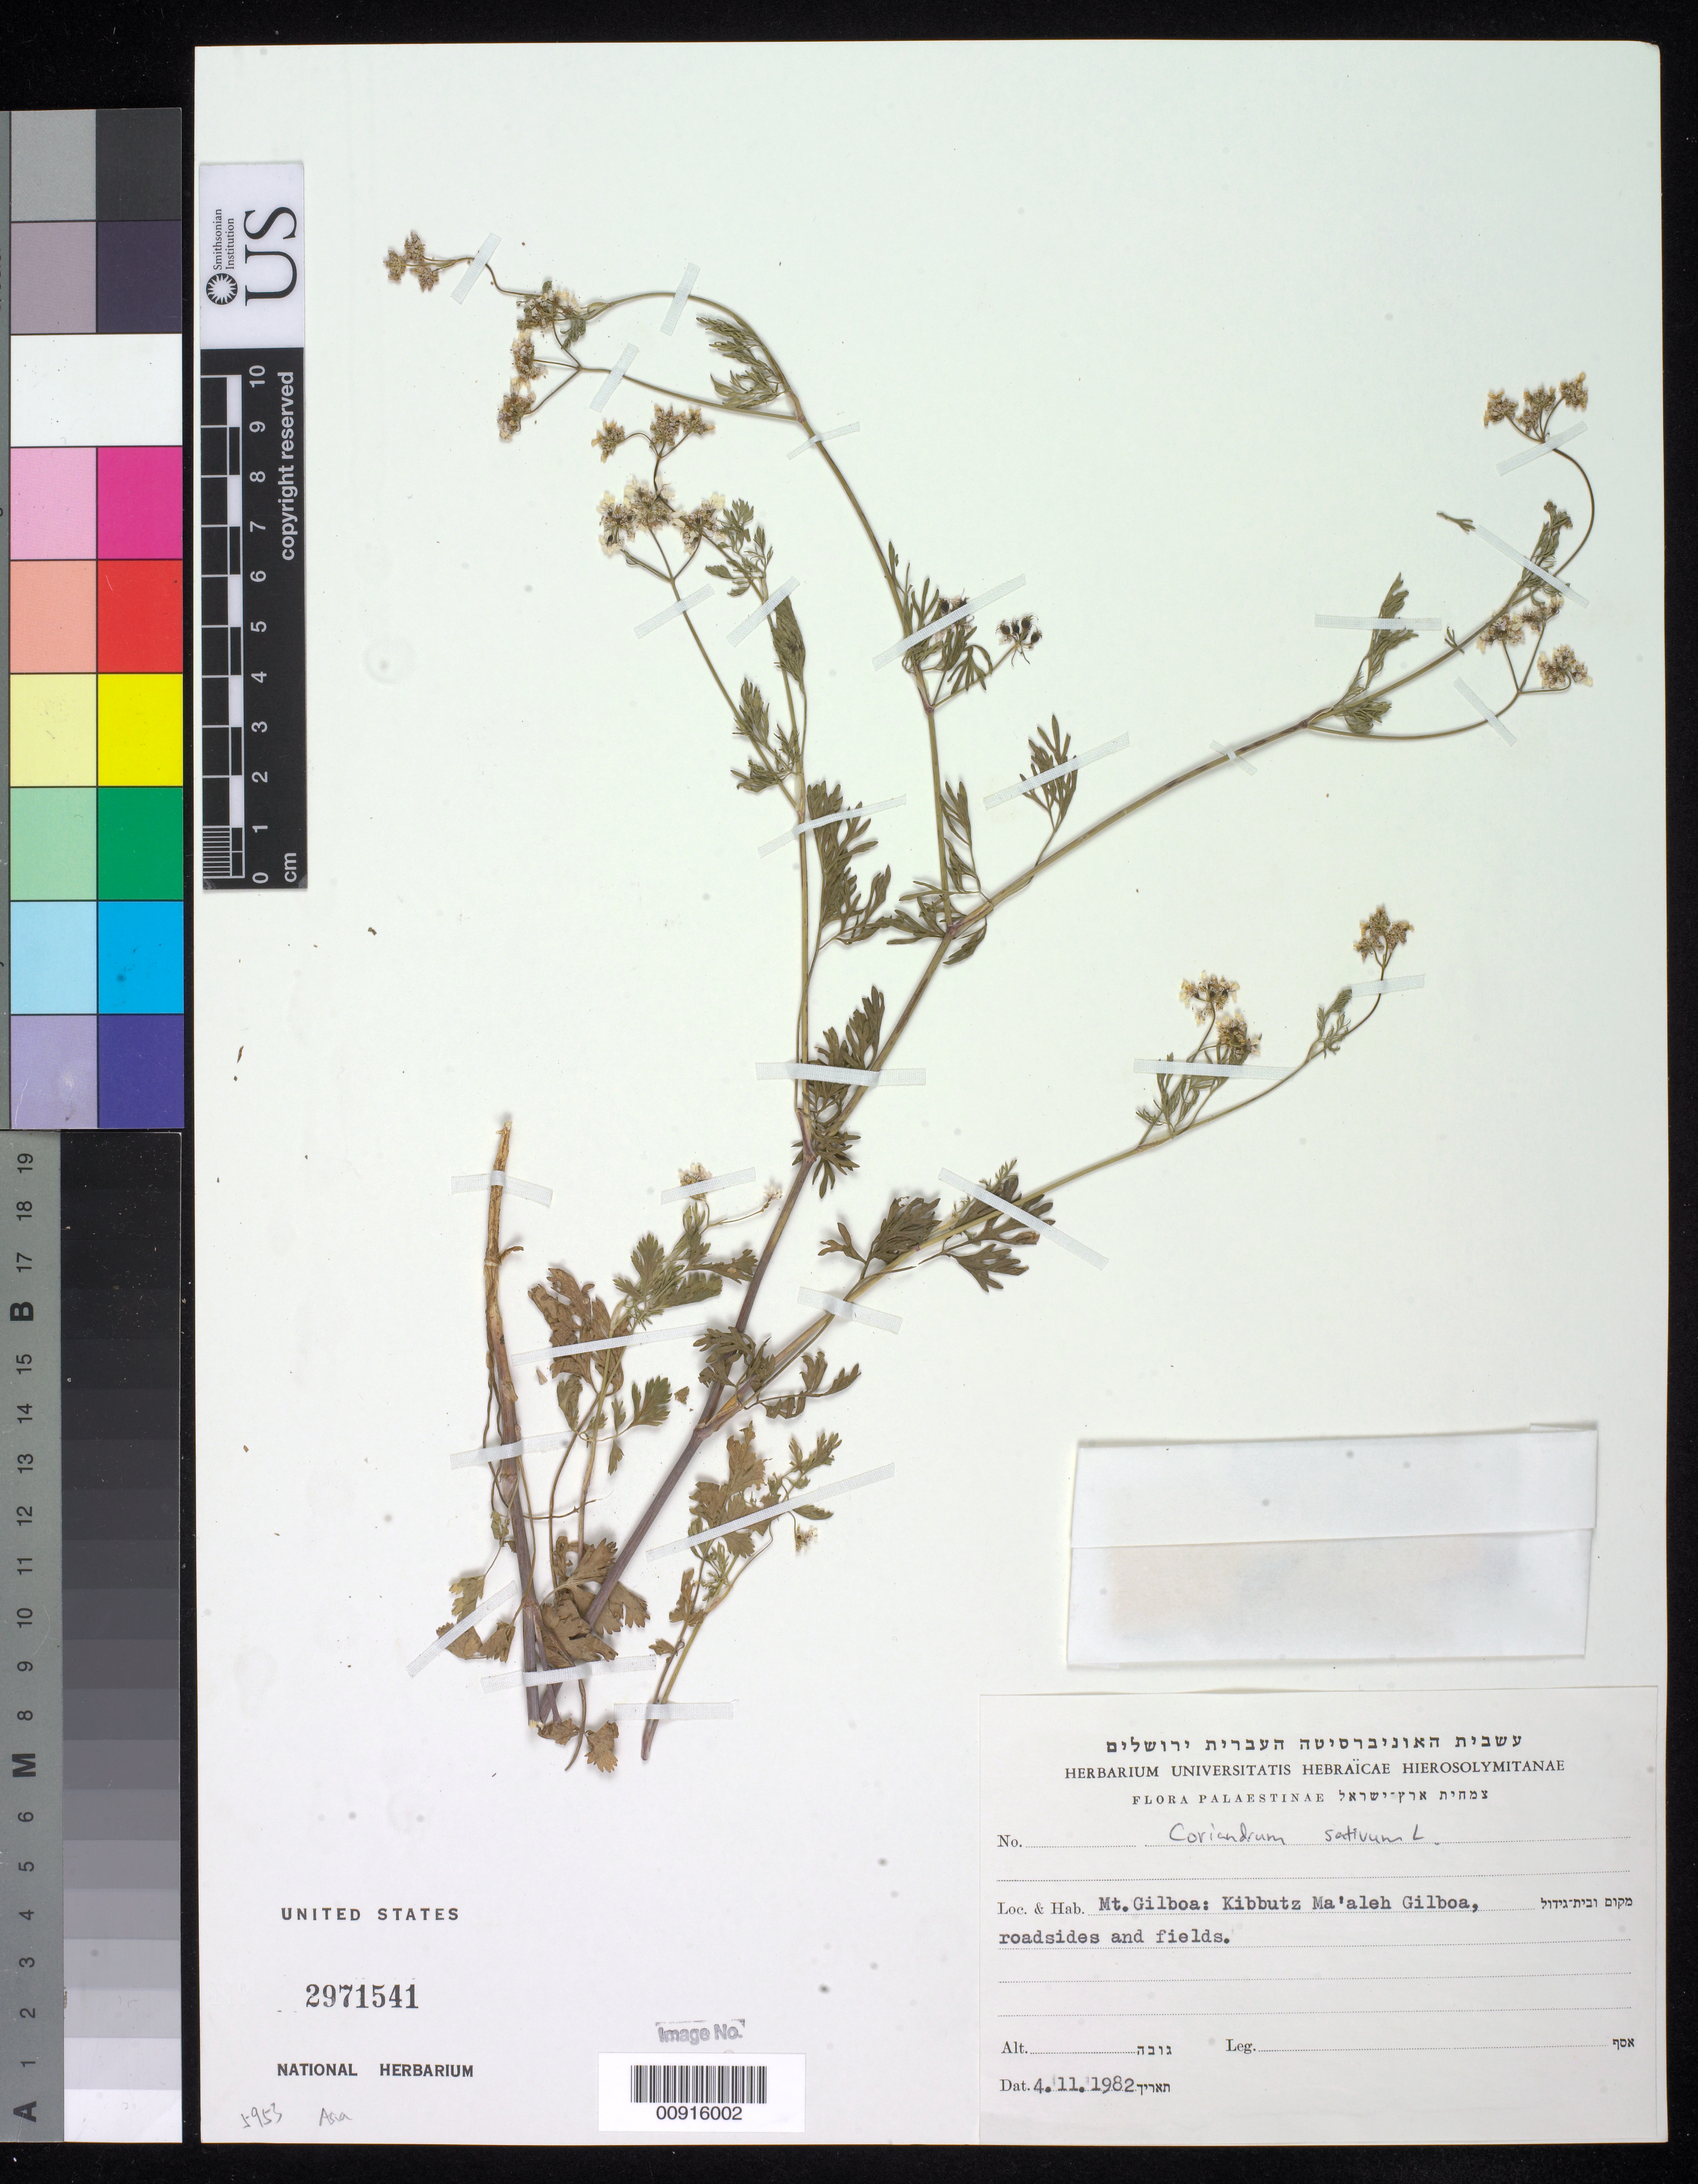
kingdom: Plantae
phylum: Tracheophyta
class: Magnoliopsida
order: Apiales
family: Apiaceae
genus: Coriandrum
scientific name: Coriandrum sativum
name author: L.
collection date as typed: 11 Apr 1982 or 04 Nov 1982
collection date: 1982-04-11 or 1982-11-04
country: Israel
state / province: Northern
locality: Mt. Gilboa: Kibbutz Ma'aleh Gilboa.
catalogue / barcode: US 2971541